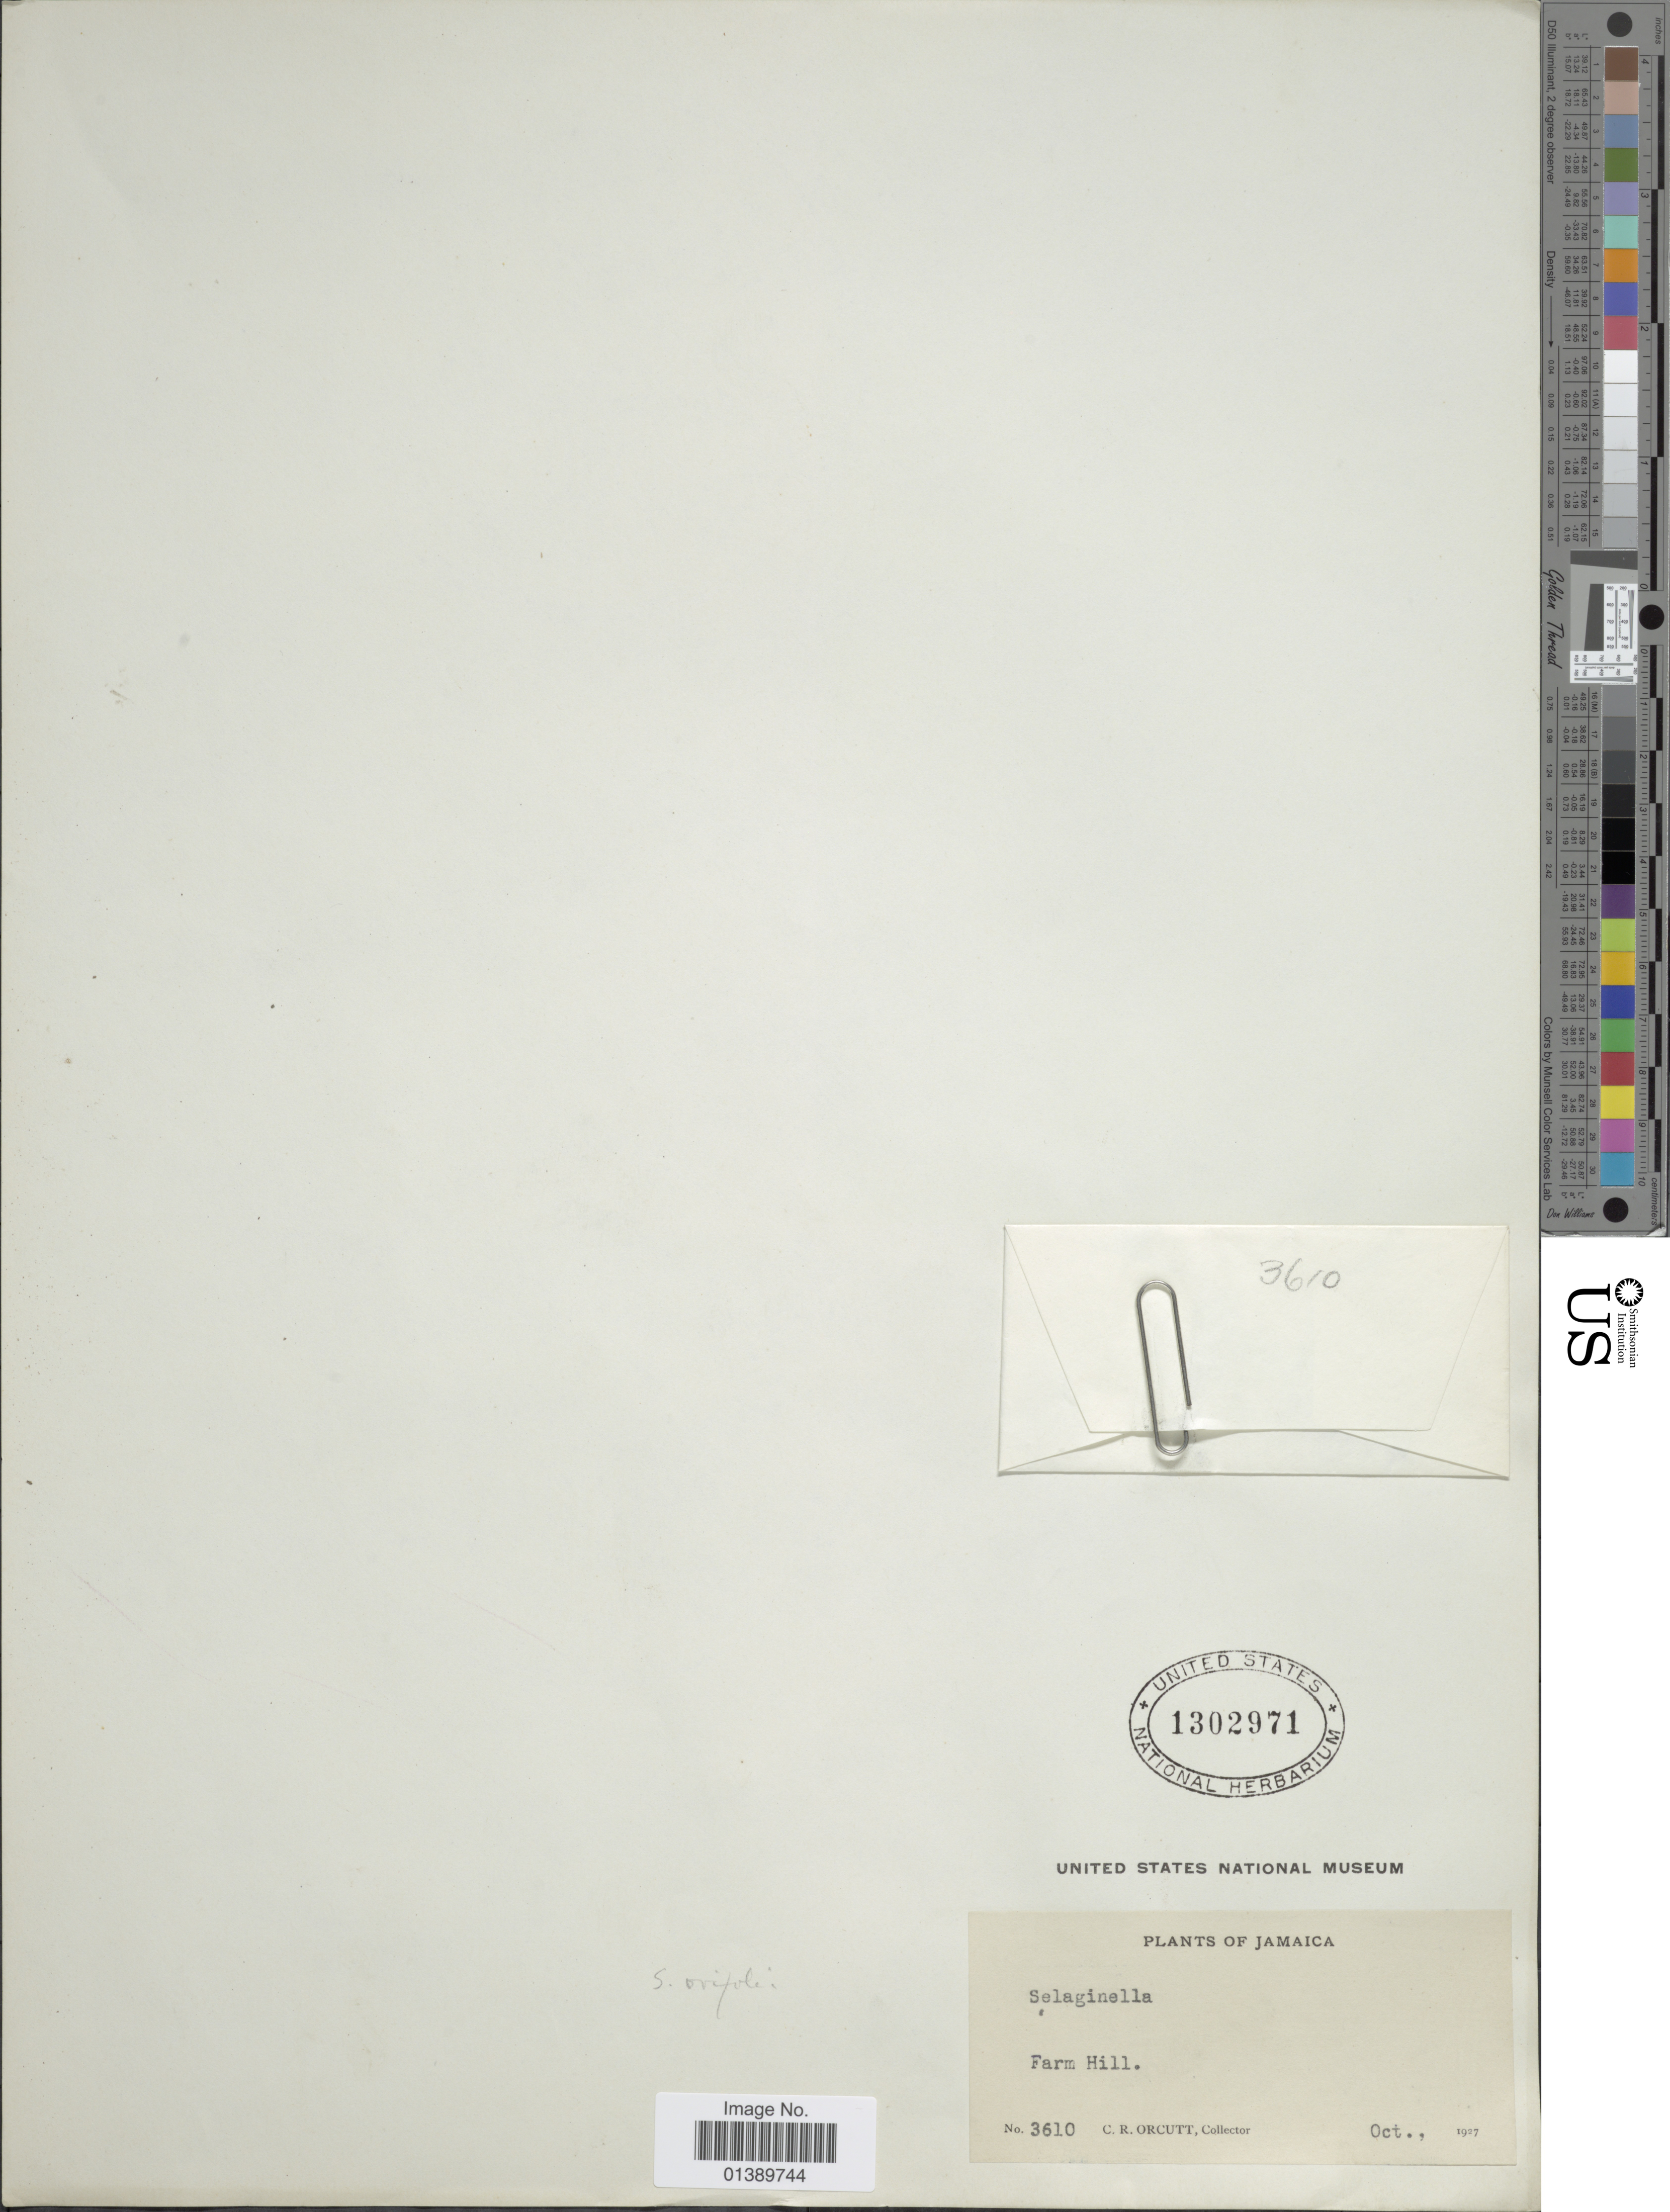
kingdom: Plantae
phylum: Tracheophyta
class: Lycopodiopsida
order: Selaginellales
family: Selaginellaceae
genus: Selaginella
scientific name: Selaginella ovifolia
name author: Baker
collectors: C. R. Orcutt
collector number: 3610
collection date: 1927-10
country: Jamaica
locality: Farm Hill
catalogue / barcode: US 1302971